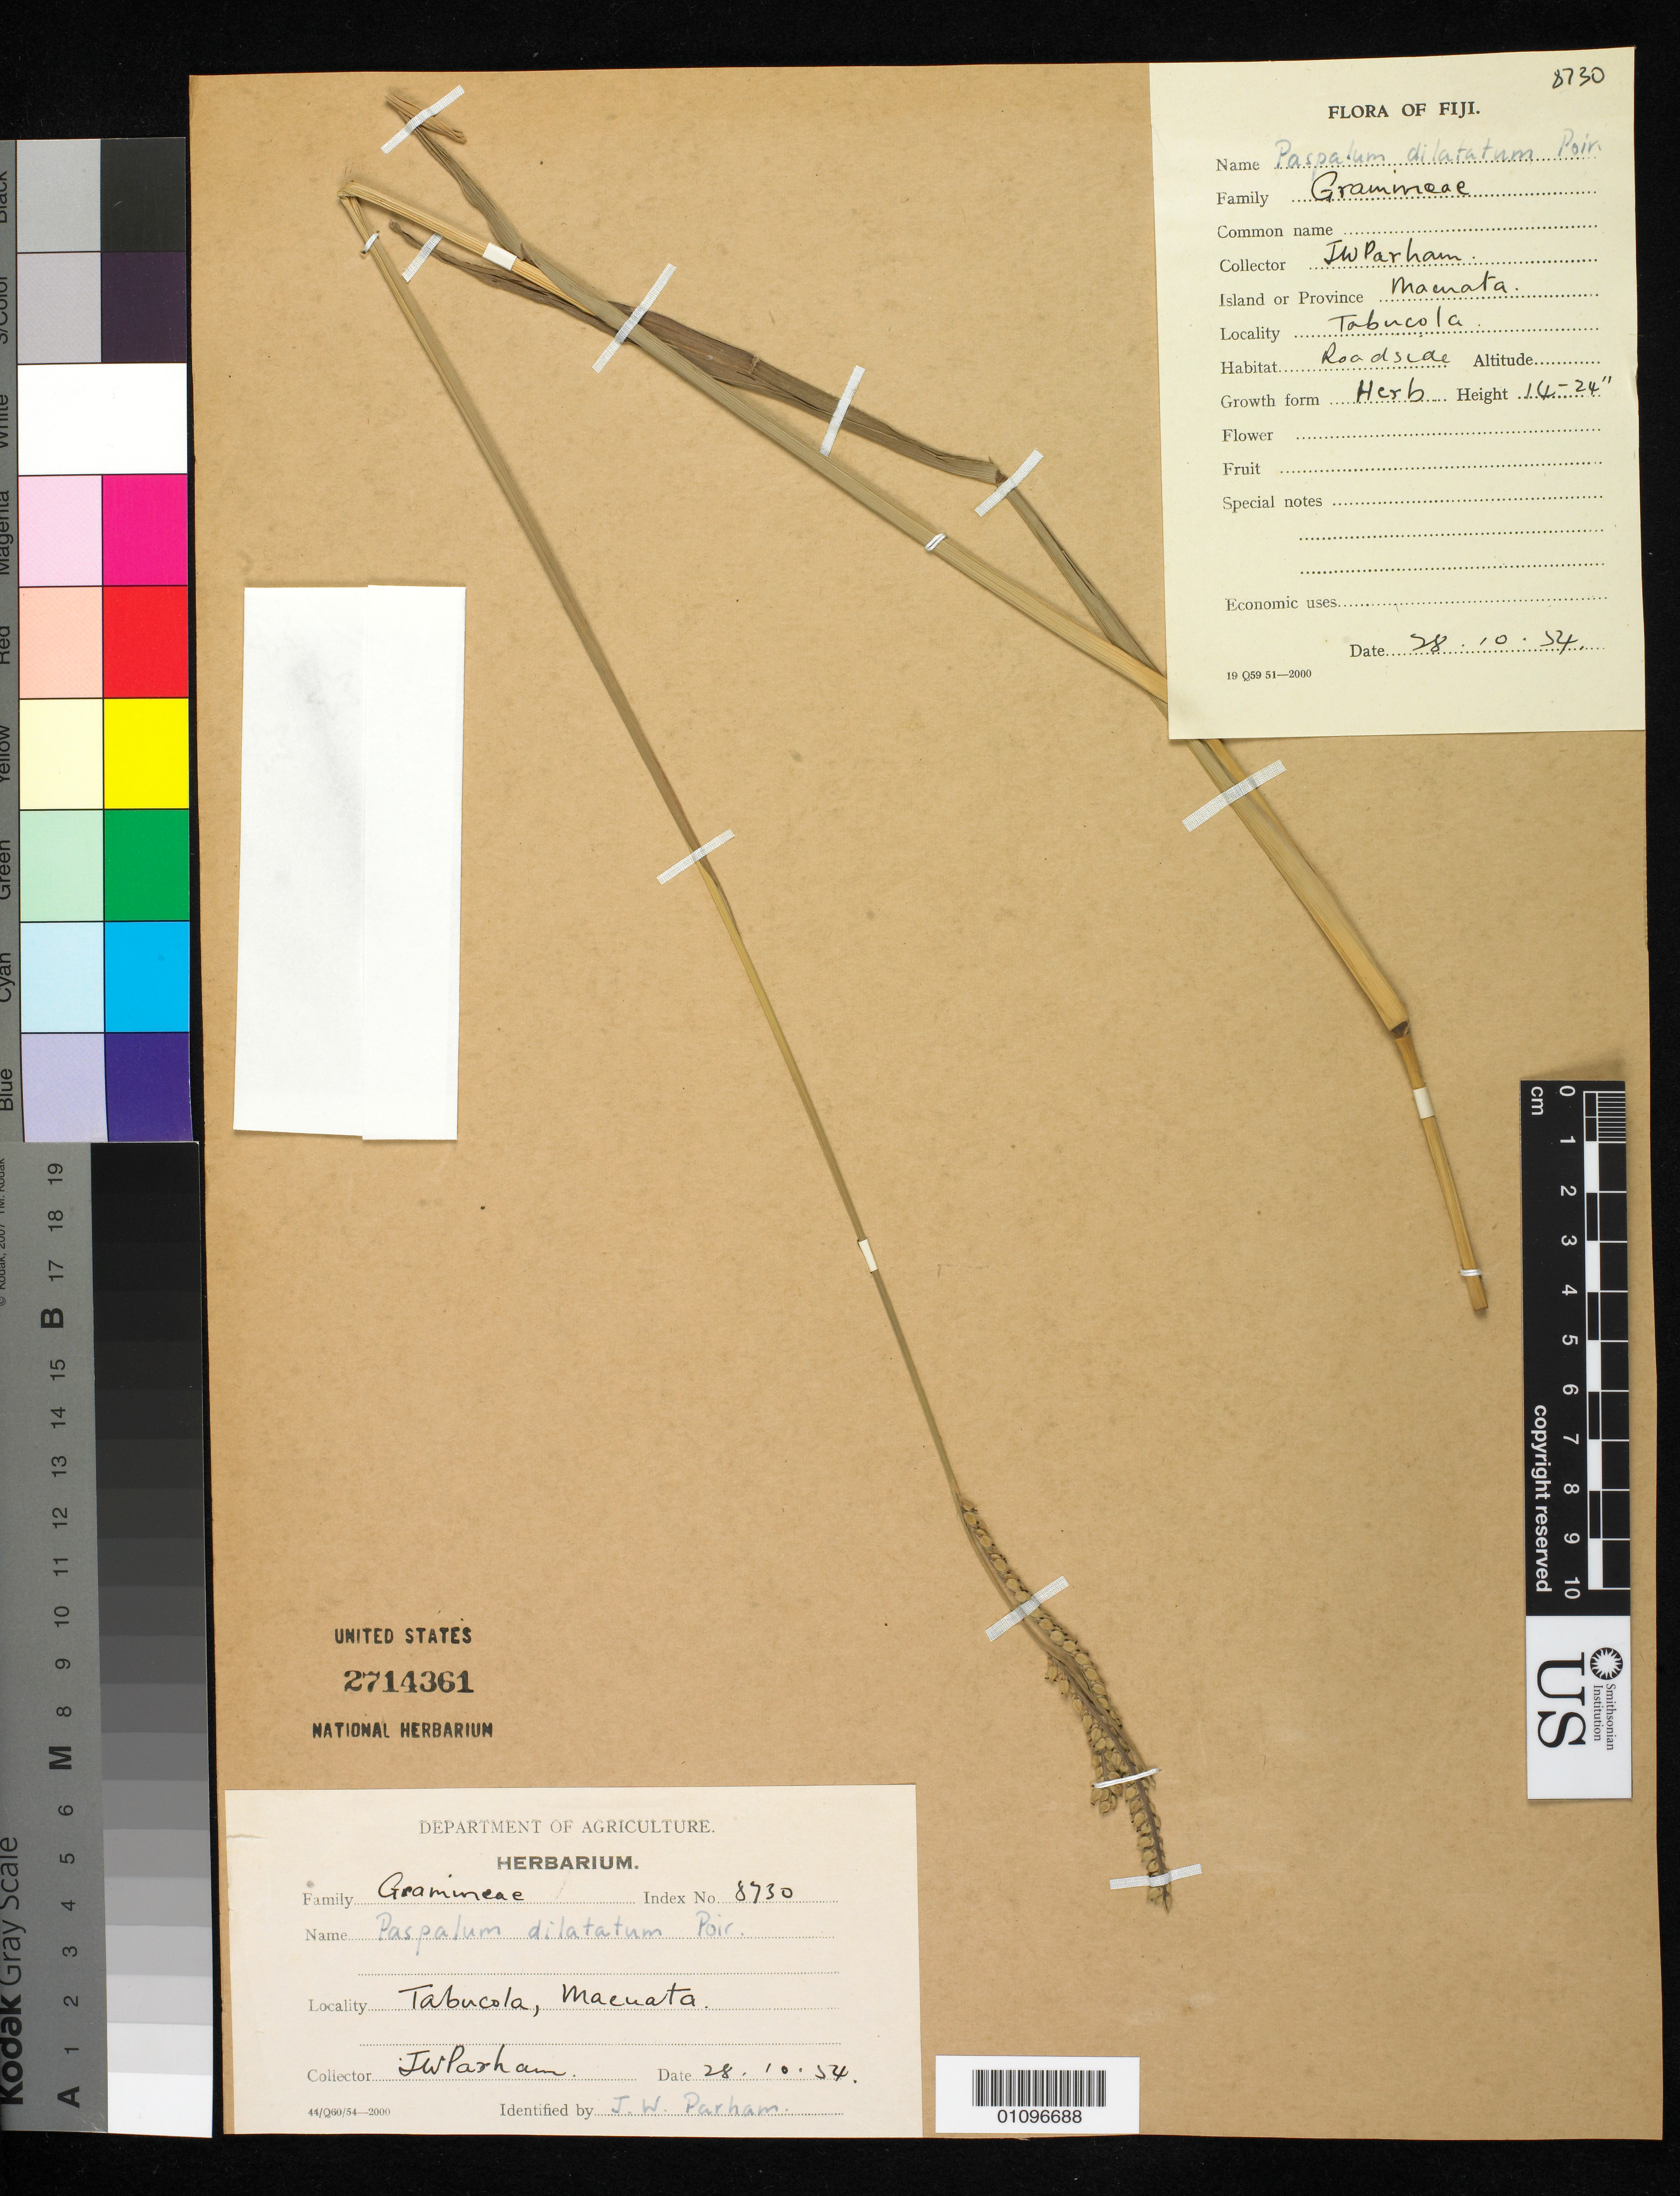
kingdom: Plantae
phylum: Tracheophyta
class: Liliopsida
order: Poales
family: Poaceae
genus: Paspalum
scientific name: Paspalum dilatatum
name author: Poir.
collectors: J. Parham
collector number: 8730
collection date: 1954-10-28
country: Fiji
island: Viti Levu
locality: Tabucola, Mathuata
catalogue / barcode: US 2714361